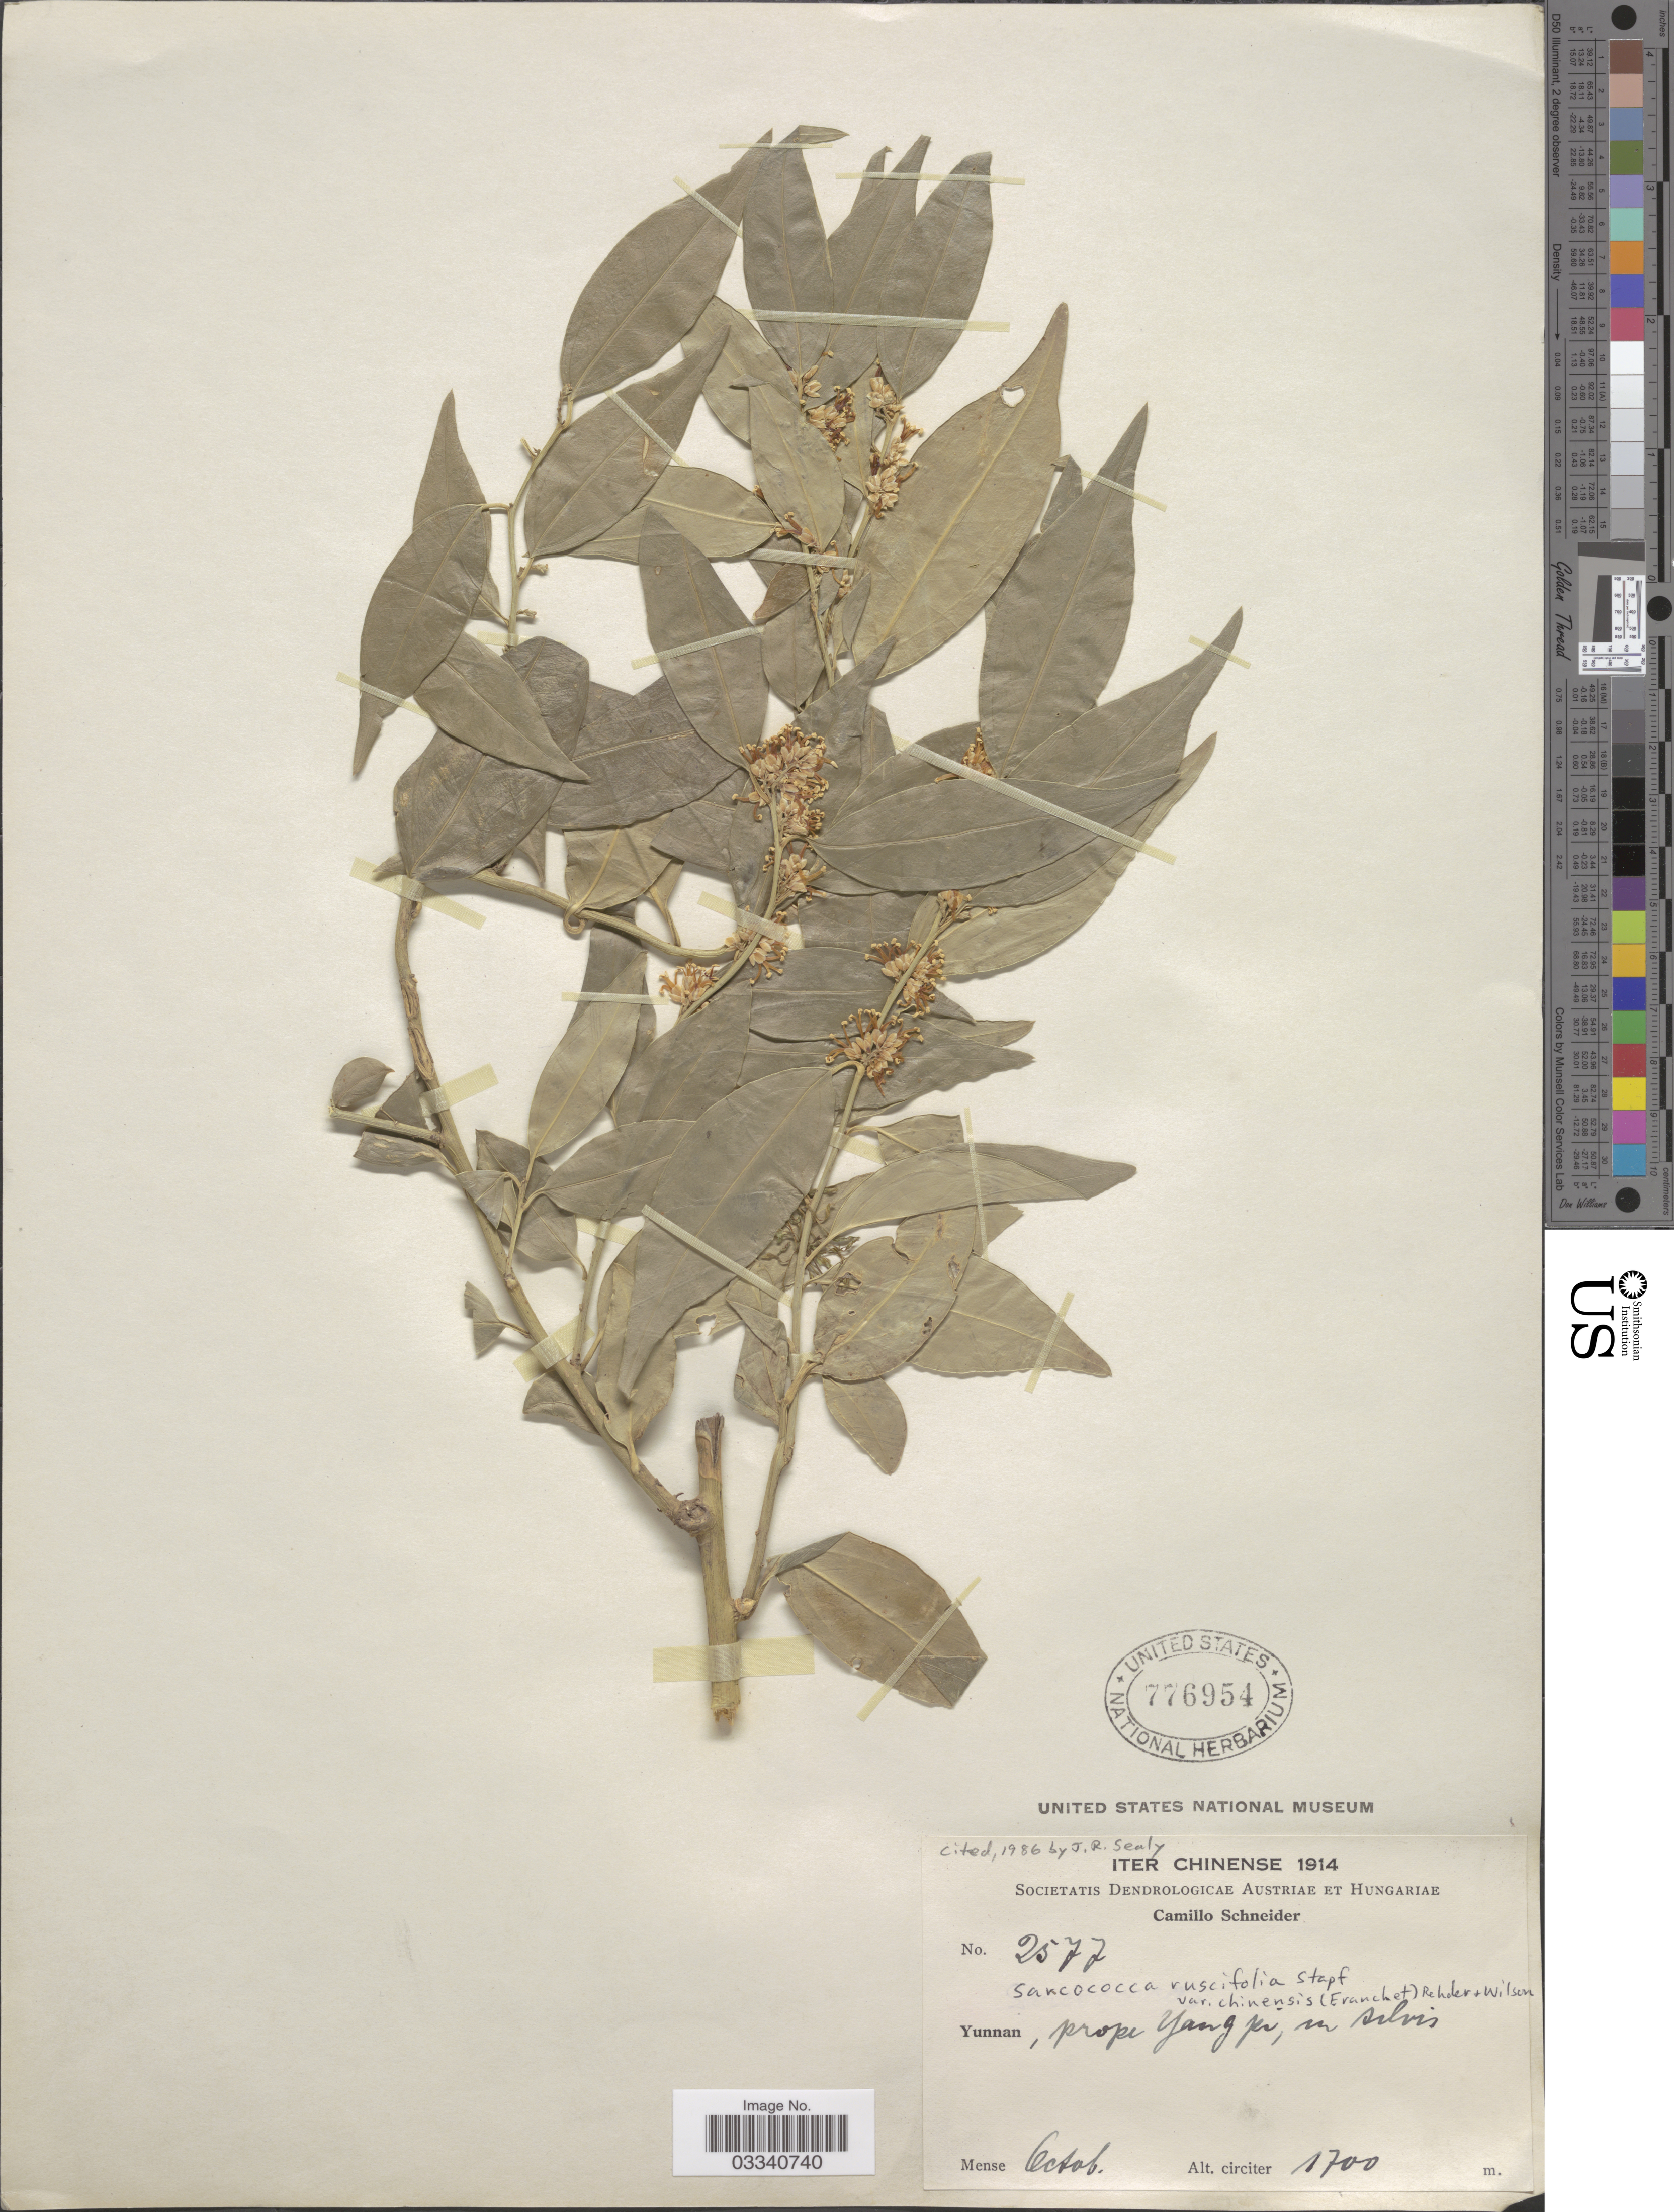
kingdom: Plantae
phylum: Tracheophyta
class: Magnoliopsida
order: Buxales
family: Buxaceae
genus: Sarcococca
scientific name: Sarcococca ruscifolia var. chinensis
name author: Rehder & E.H. Wilson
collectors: C. K. Schneider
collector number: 2577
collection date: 1914-10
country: China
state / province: Yunnan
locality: Prope Yangpi, in silvis.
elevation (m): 1700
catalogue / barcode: US 776954